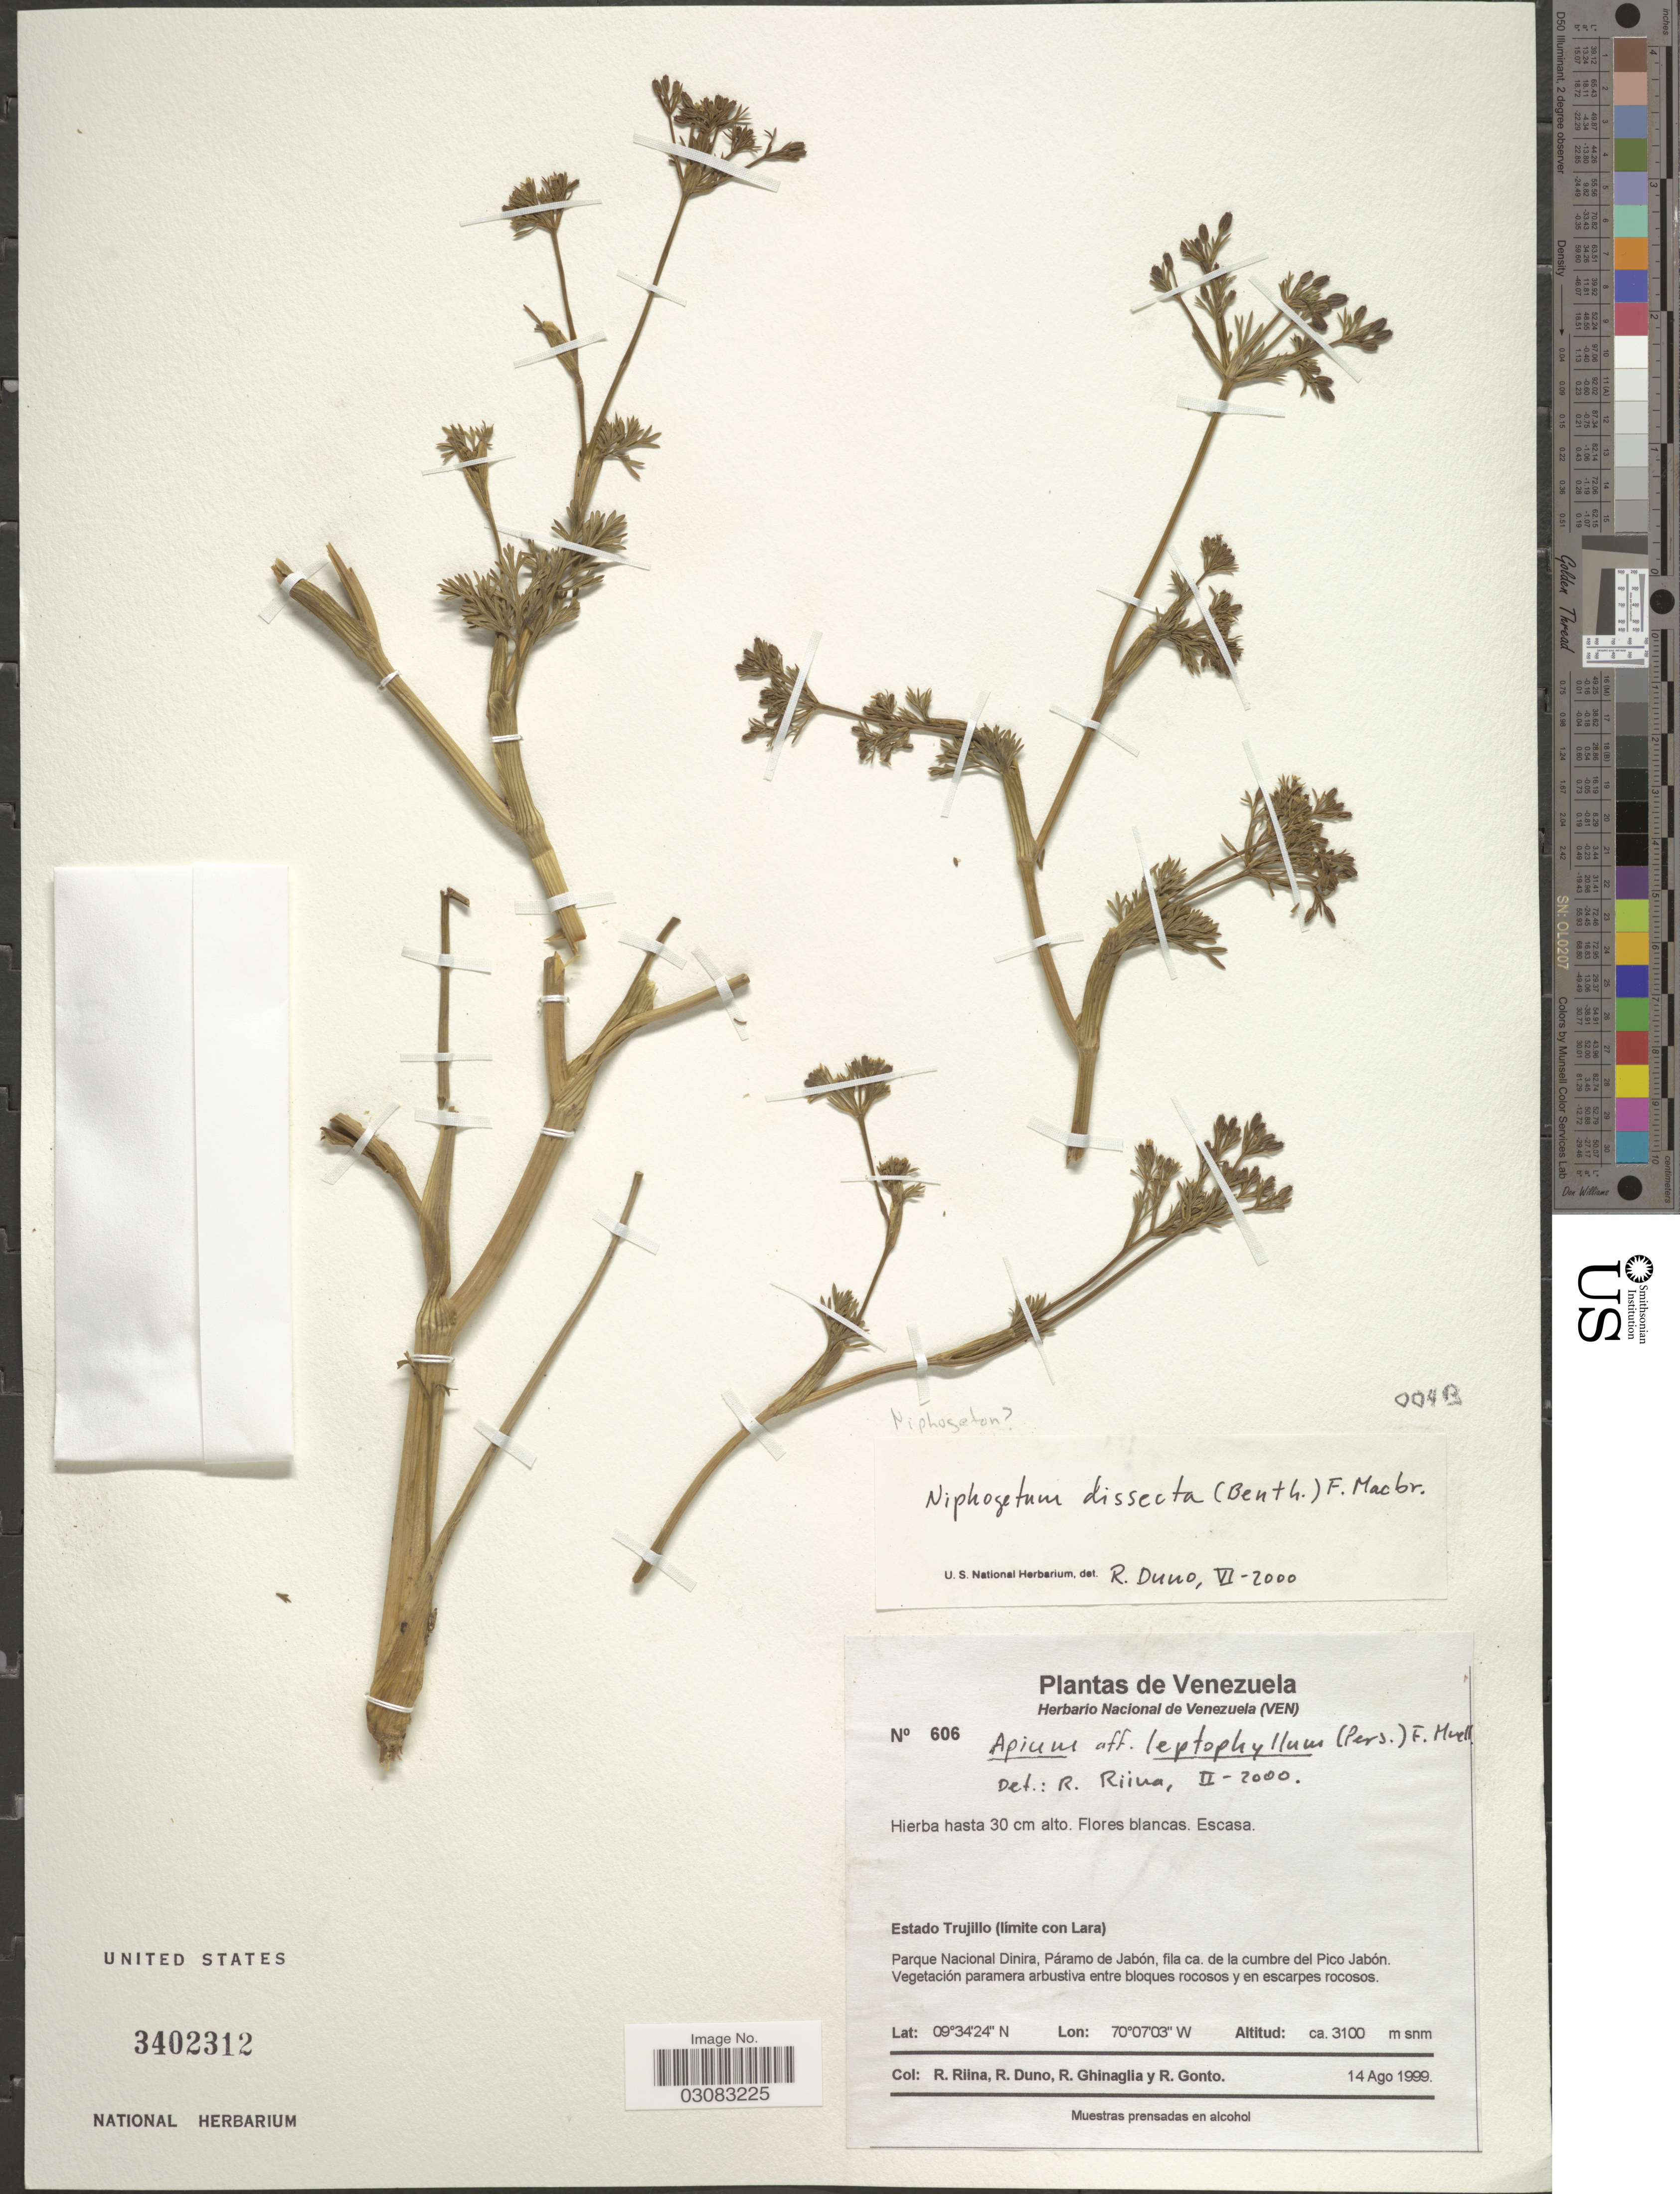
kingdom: Plantae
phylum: Tracheophyta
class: Magnoliopsida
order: Apiales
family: Apiaceae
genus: Niphogeton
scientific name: Niphogeton dissecta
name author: (Benth.) J.F. Macbr.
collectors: R. Riina, R. Duno, R. Ghinaglia & R. Gonto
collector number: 606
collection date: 1999-08-14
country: Venezuela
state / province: Trujillo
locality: Estado Trujillo (límite con Lara). Parque Nacional Dinira, Páramo de Jabón, fila ca. de la cumbre del Pico Jabón.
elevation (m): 3100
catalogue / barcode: US 3402312